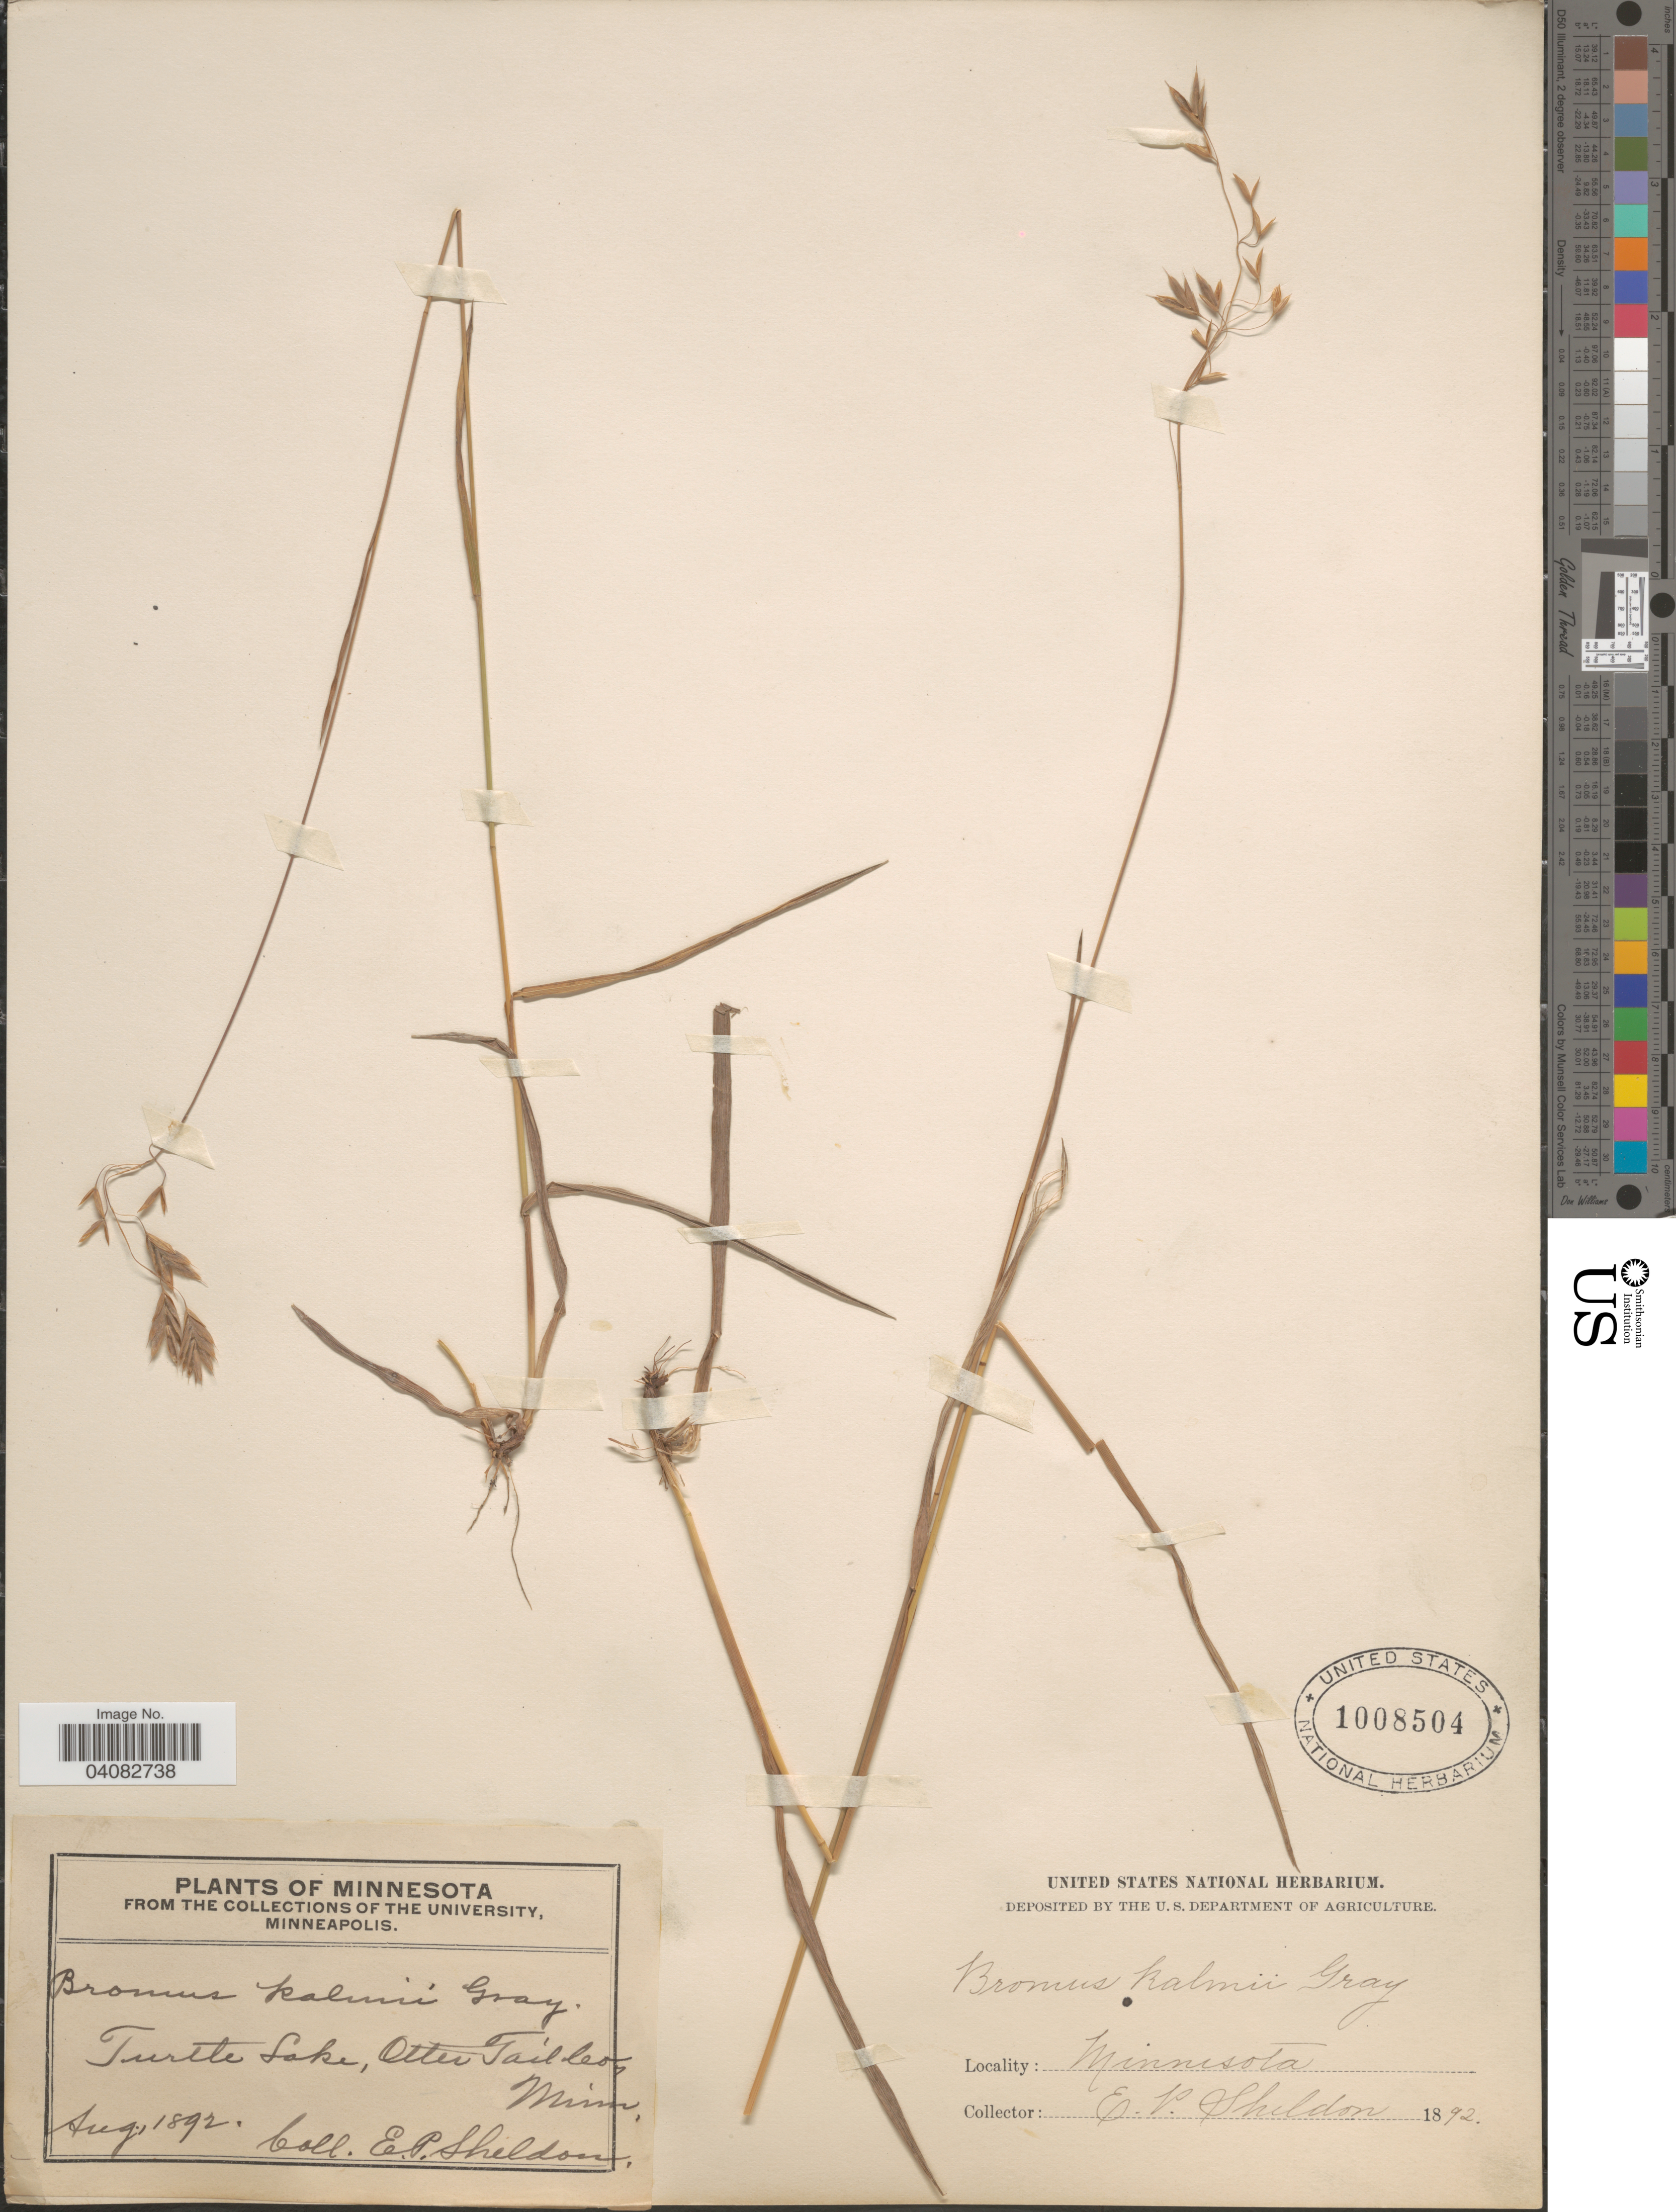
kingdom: Plantae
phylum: Tracheophyta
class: Liliopsida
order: Poales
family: Poaceae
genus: Bromus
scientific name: Bromus kalmii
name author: A. Gray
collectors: E. P. Sheldon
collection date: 1892-08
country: United States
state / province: Minnesota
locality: Turtle Lake, Otter Tail Co.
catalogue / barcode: US 1008504